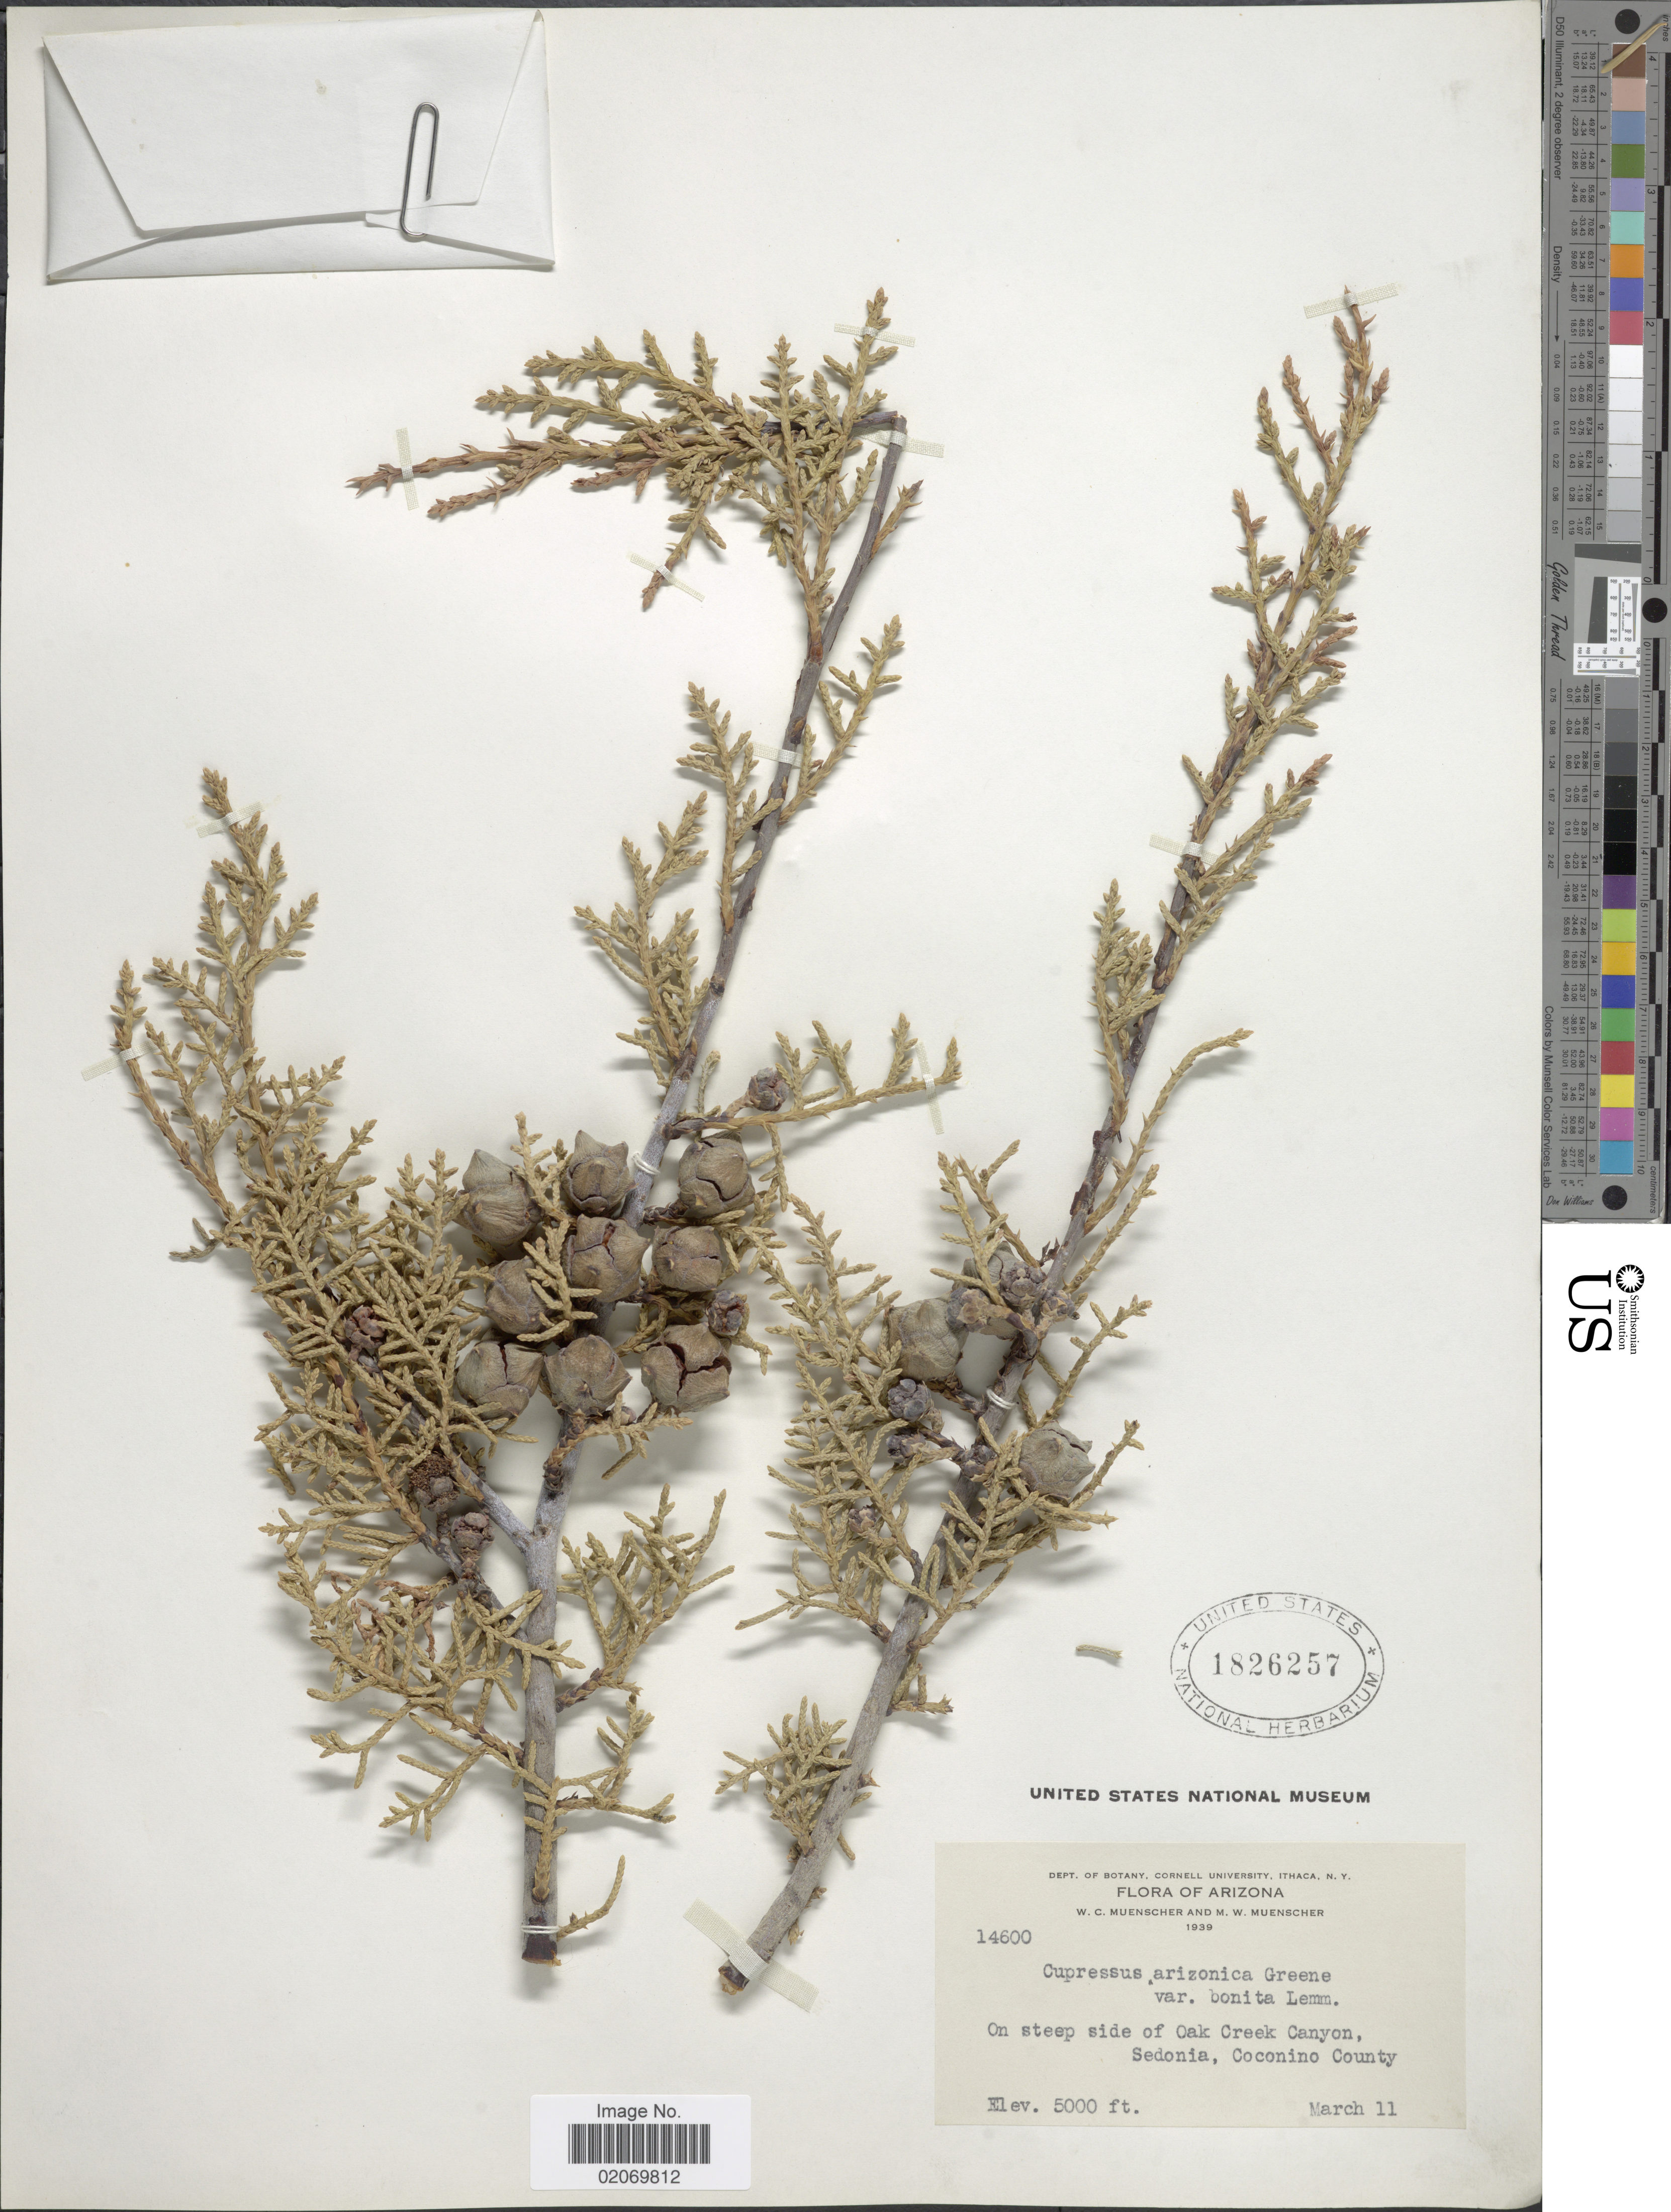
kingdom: Plantae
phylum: Tracheophyta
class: Pinopsida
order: Pinales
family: Cupressaceae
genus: Hesperocyparis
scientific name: Hesperocyparis arizonica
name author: (Greene) Bartel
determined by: (US) Smithsonian Institution - National Museum of Natural History - Department of Botany (UNITED STATES)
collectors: W. Muenscher & M. Muenscher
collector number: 14600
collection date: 1939-03-11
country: United States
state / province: Arizona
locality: On steep side of Oak Creek Canyon, Sedonia, Coconino County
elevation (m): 1524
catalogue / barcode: US 1826257